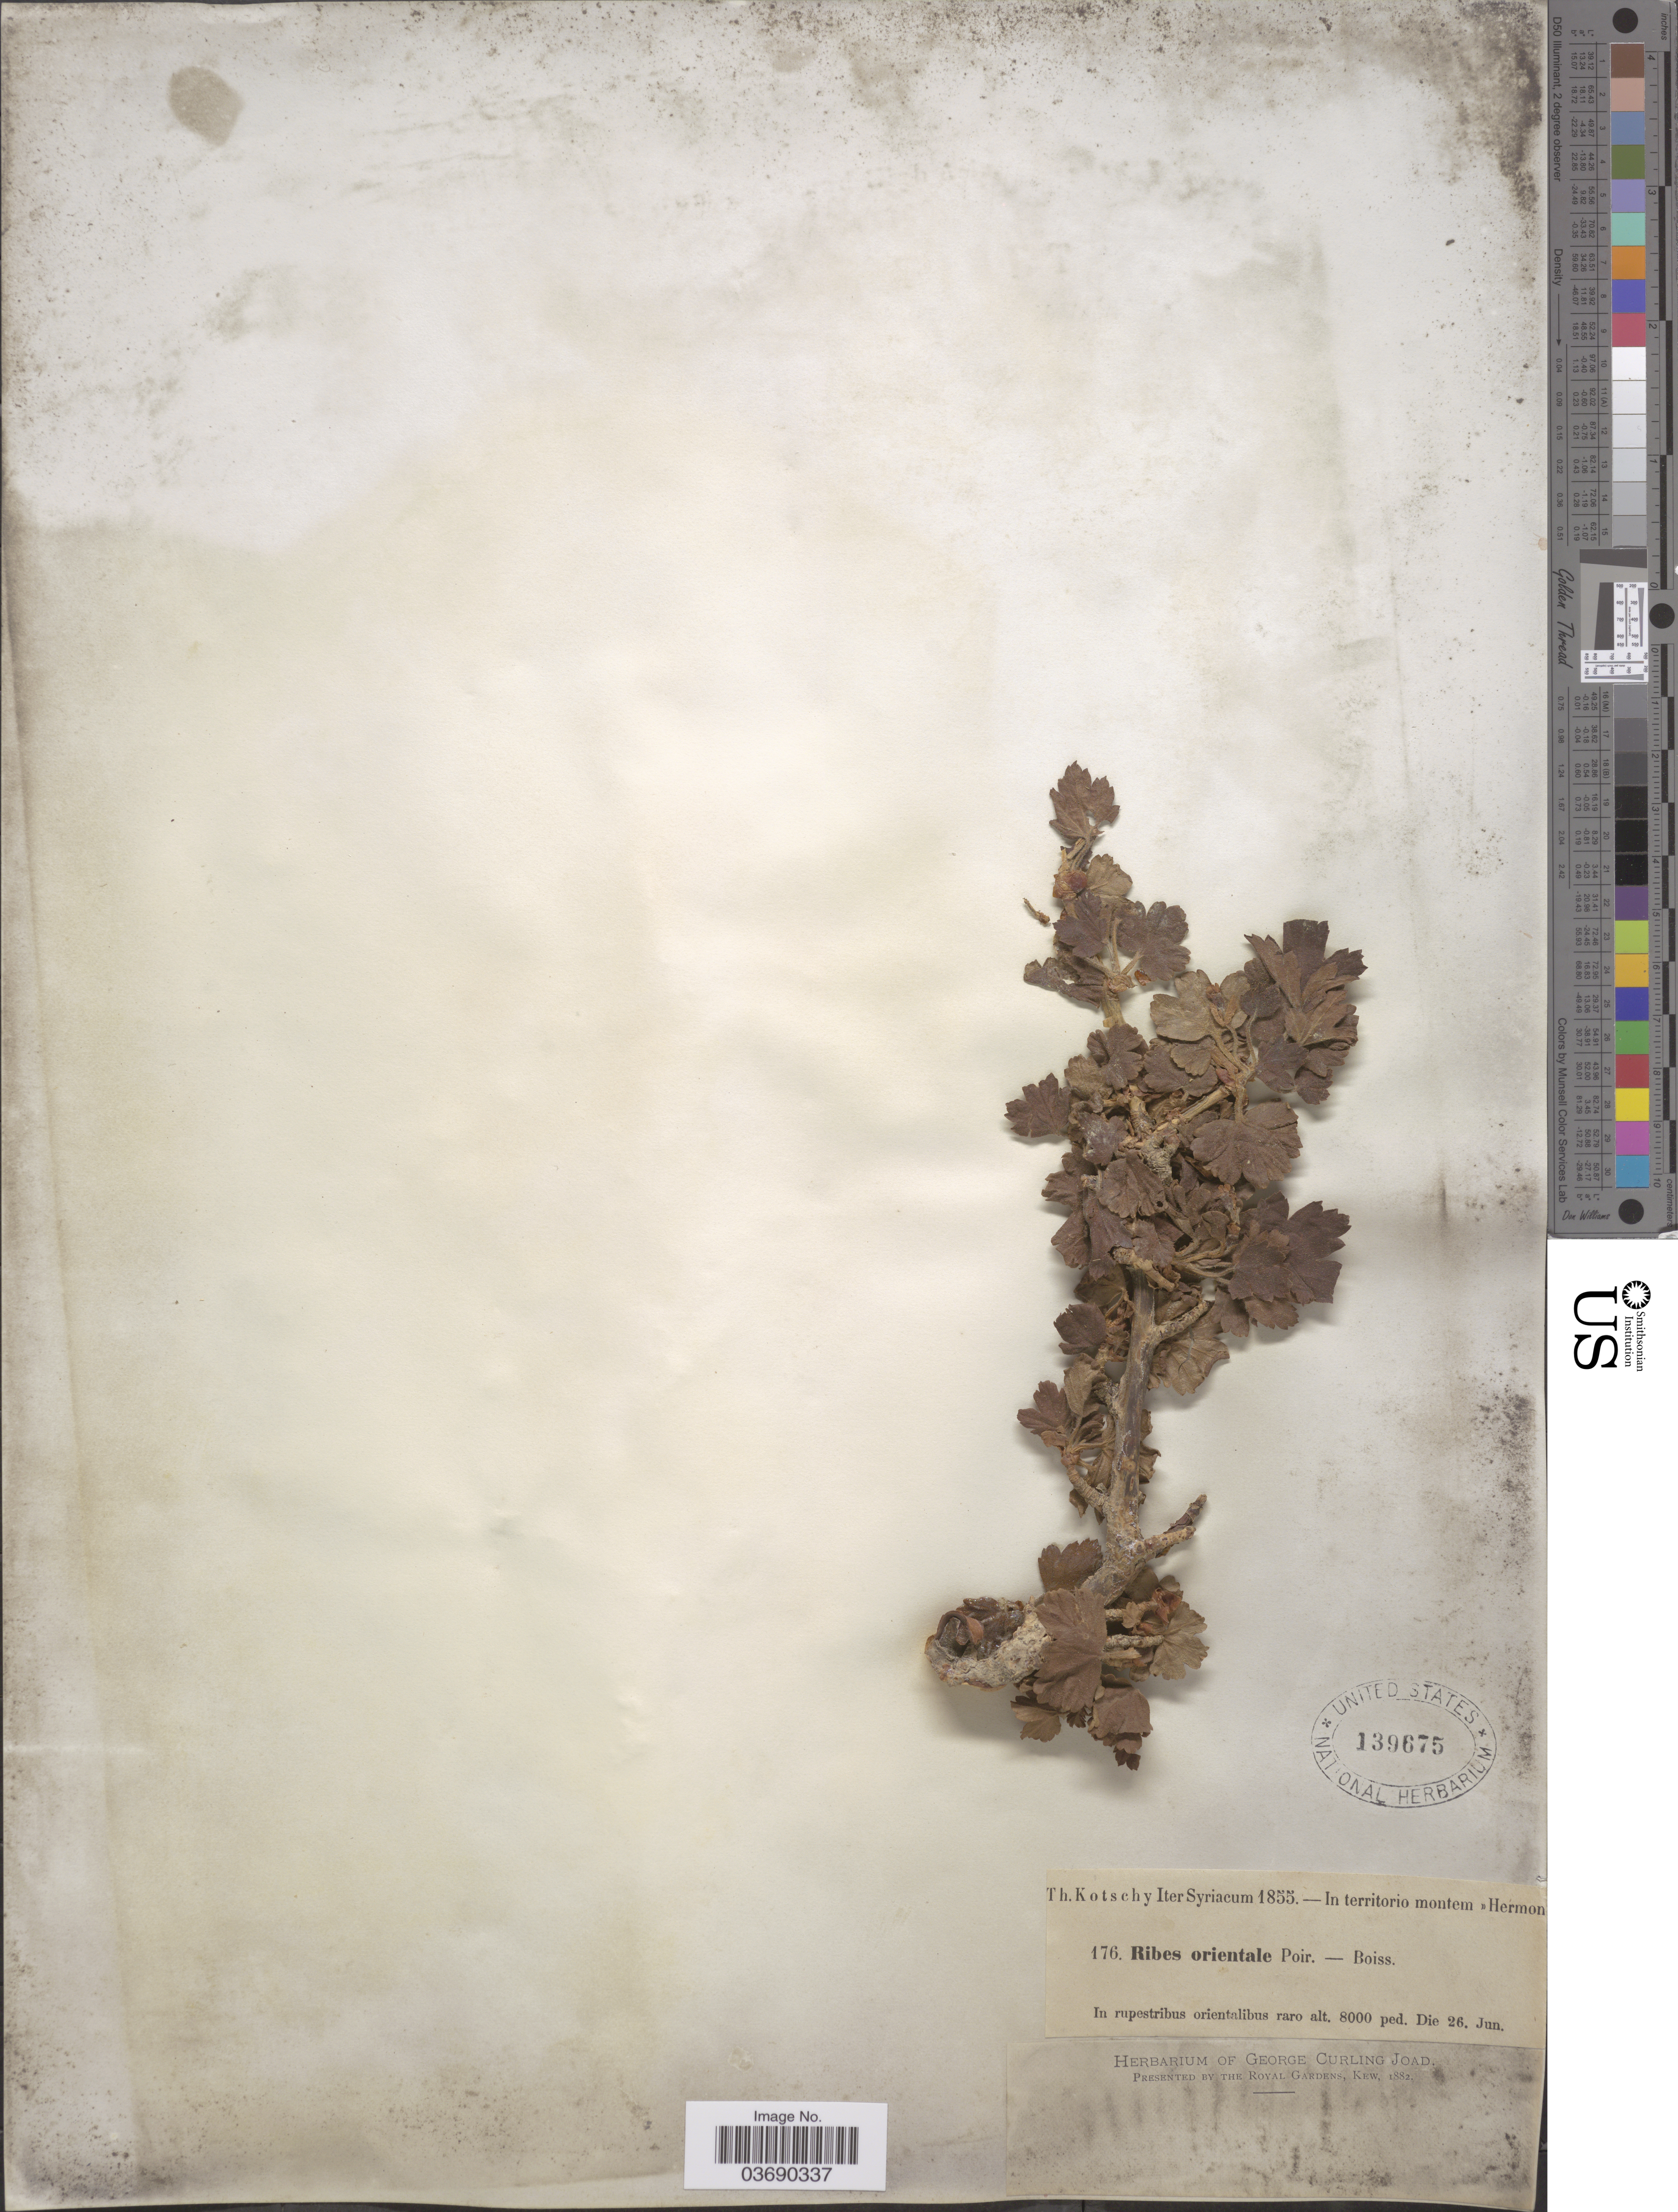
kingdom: Plantae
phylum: Tracheophyta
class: Magnoliopsida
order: Saxifragales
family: Grossulariaceae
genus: Ribes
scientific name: Ribes orientale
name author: Desf.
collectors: K. G. Kotschy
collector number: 176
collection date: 1855-06-26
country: Syria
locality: Iter Syriacum. In territorio montem » Hermon?. In rupestribus orientalibus raro.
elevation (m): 2438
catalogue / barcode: US 139675